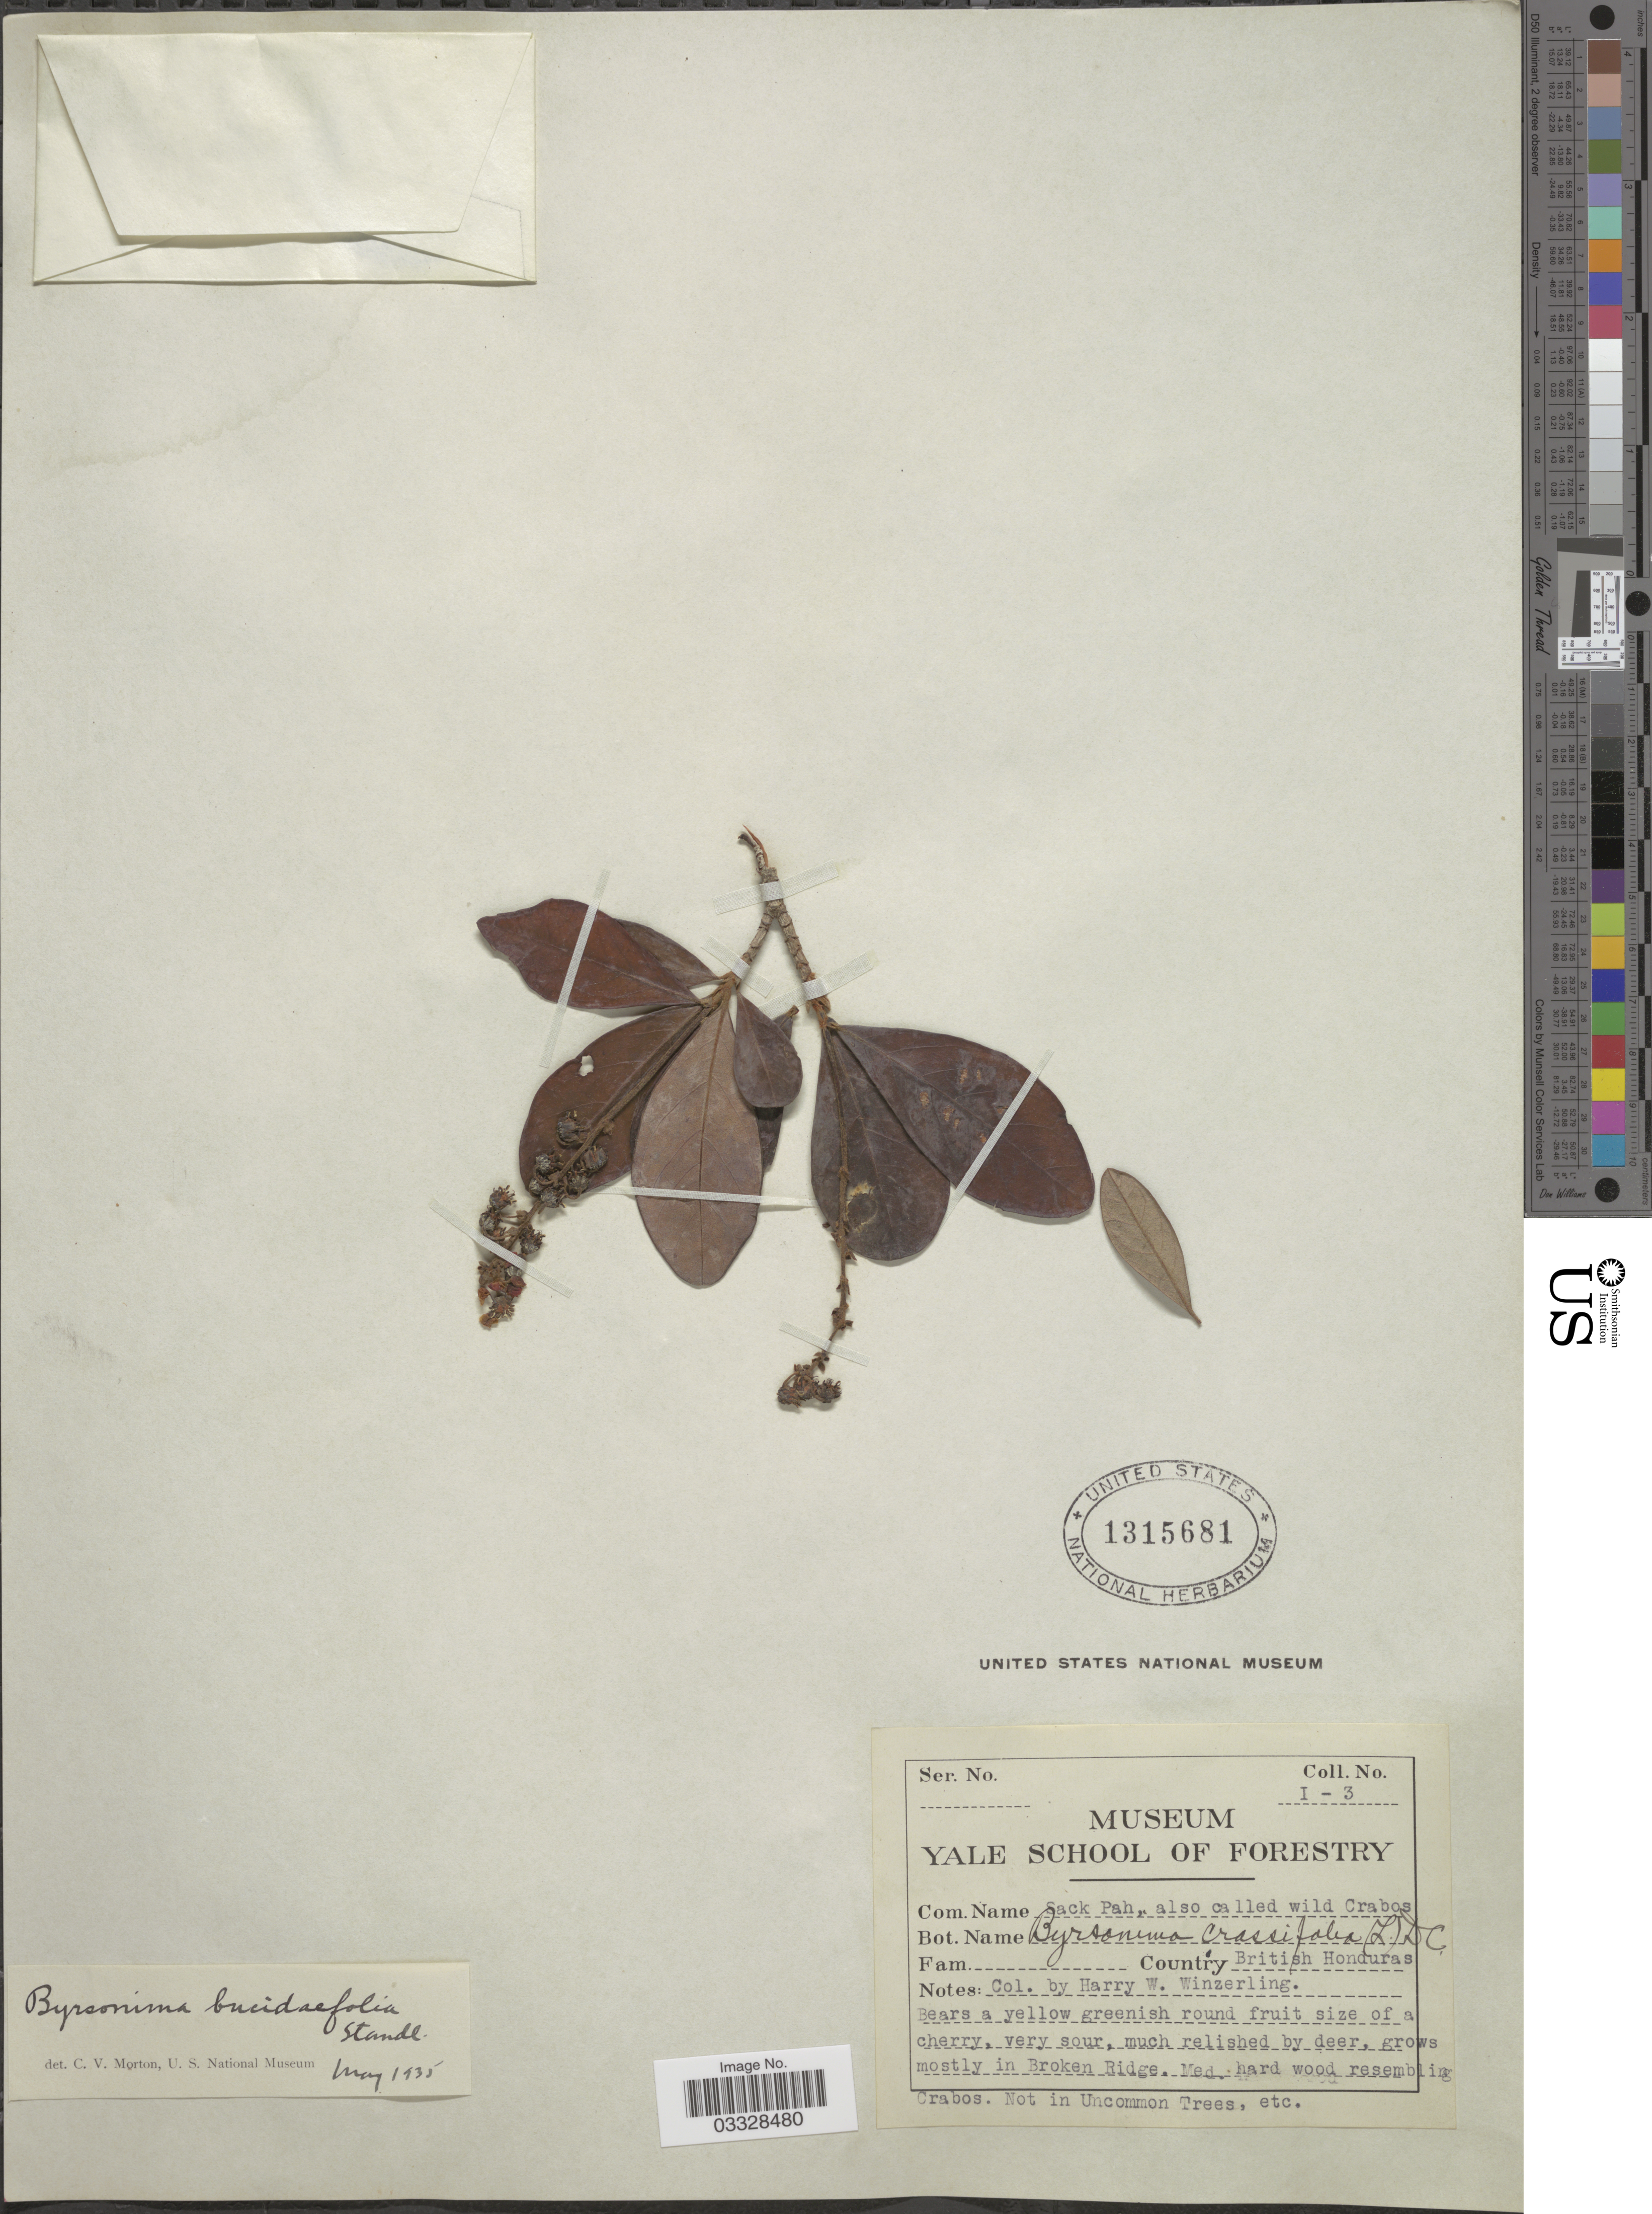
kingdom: Plantae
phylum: Tracheophyta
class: Magnoliopsida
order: Malpighiales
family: Malpighiaceae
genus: Byrsonima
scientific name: Byrsonima bucidifolia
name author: Standl.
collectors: H. Winzerling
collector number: I-3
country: Belize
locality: Country British Honduras. Grows in mostly in Broken Ridge.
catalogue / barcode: US 1315681